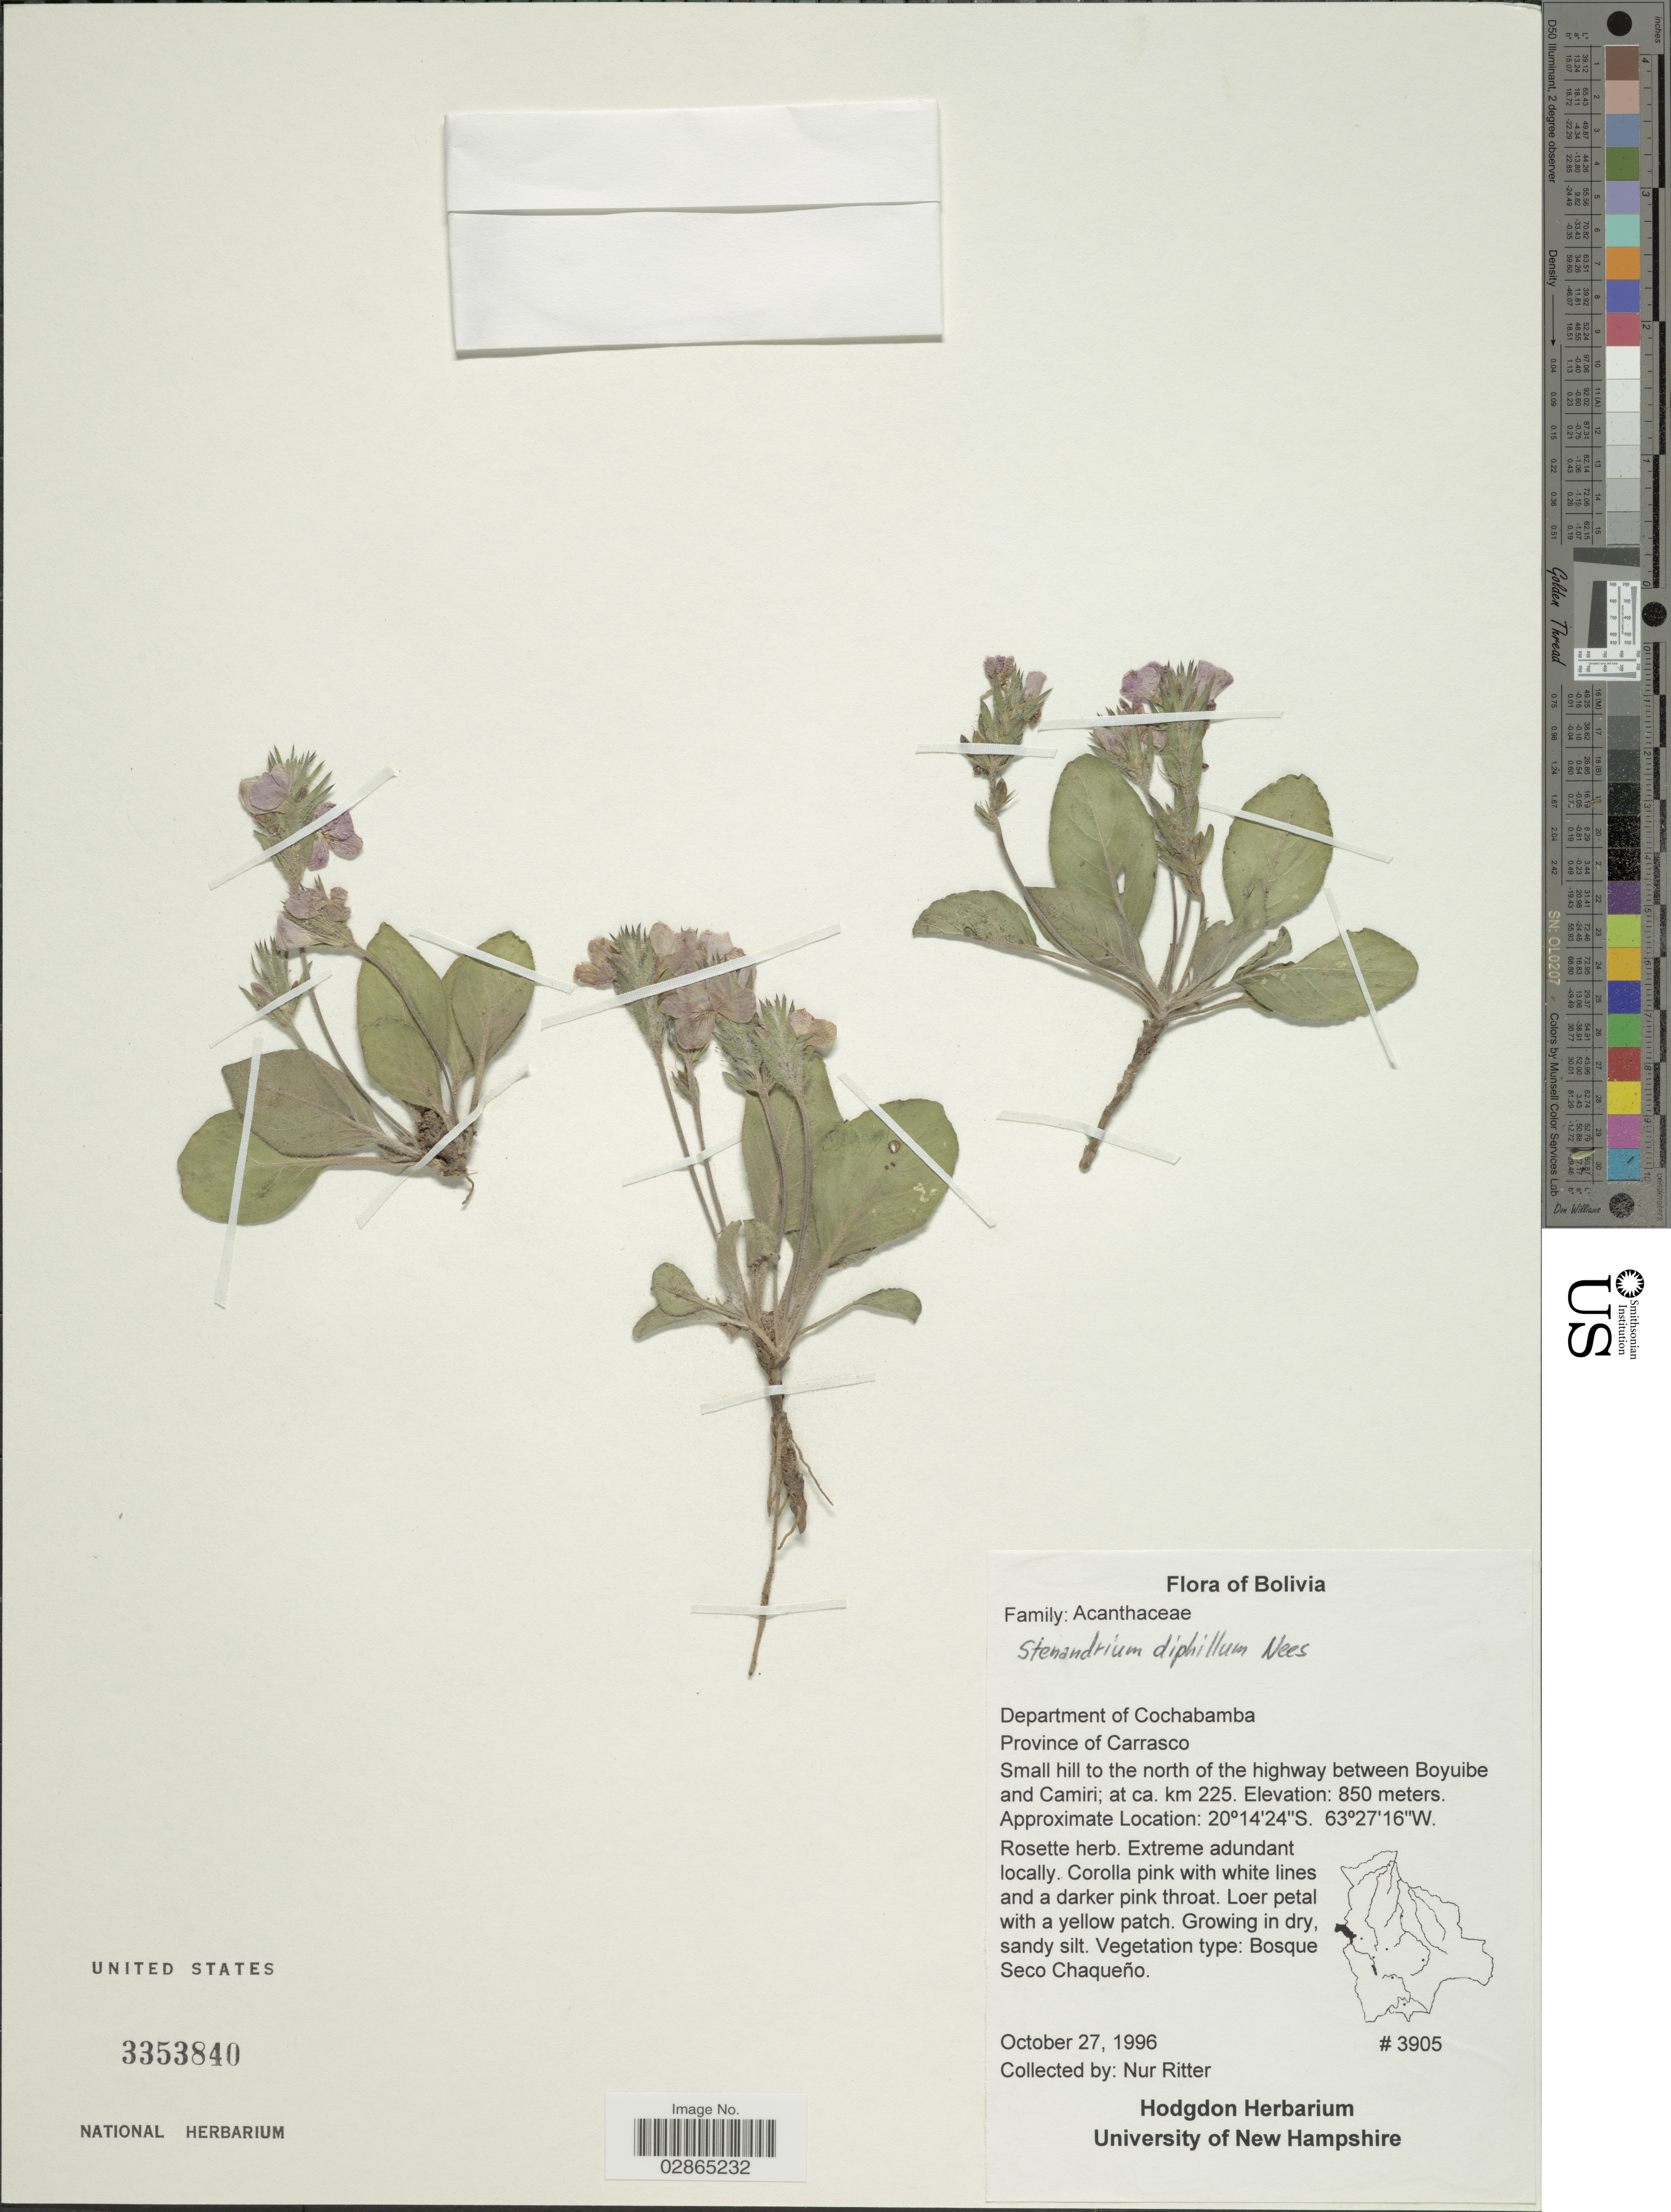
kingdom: Plantae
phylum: Tracheophyta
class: Magnoliopsida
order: Lamiales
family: Acanthaceae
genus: Stenandrium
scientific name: Stenandrium dulce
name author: (Cav.) Nees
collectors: N. Ritter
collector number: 3905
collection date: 1996-10-27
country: Bolivia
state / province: Cochabamba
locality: Department of Cochabamba, Province of Carrasco, Small hill to the north of the highway between Boyuibe and Camiri; at ca. km 225.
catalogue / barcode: US 3353840